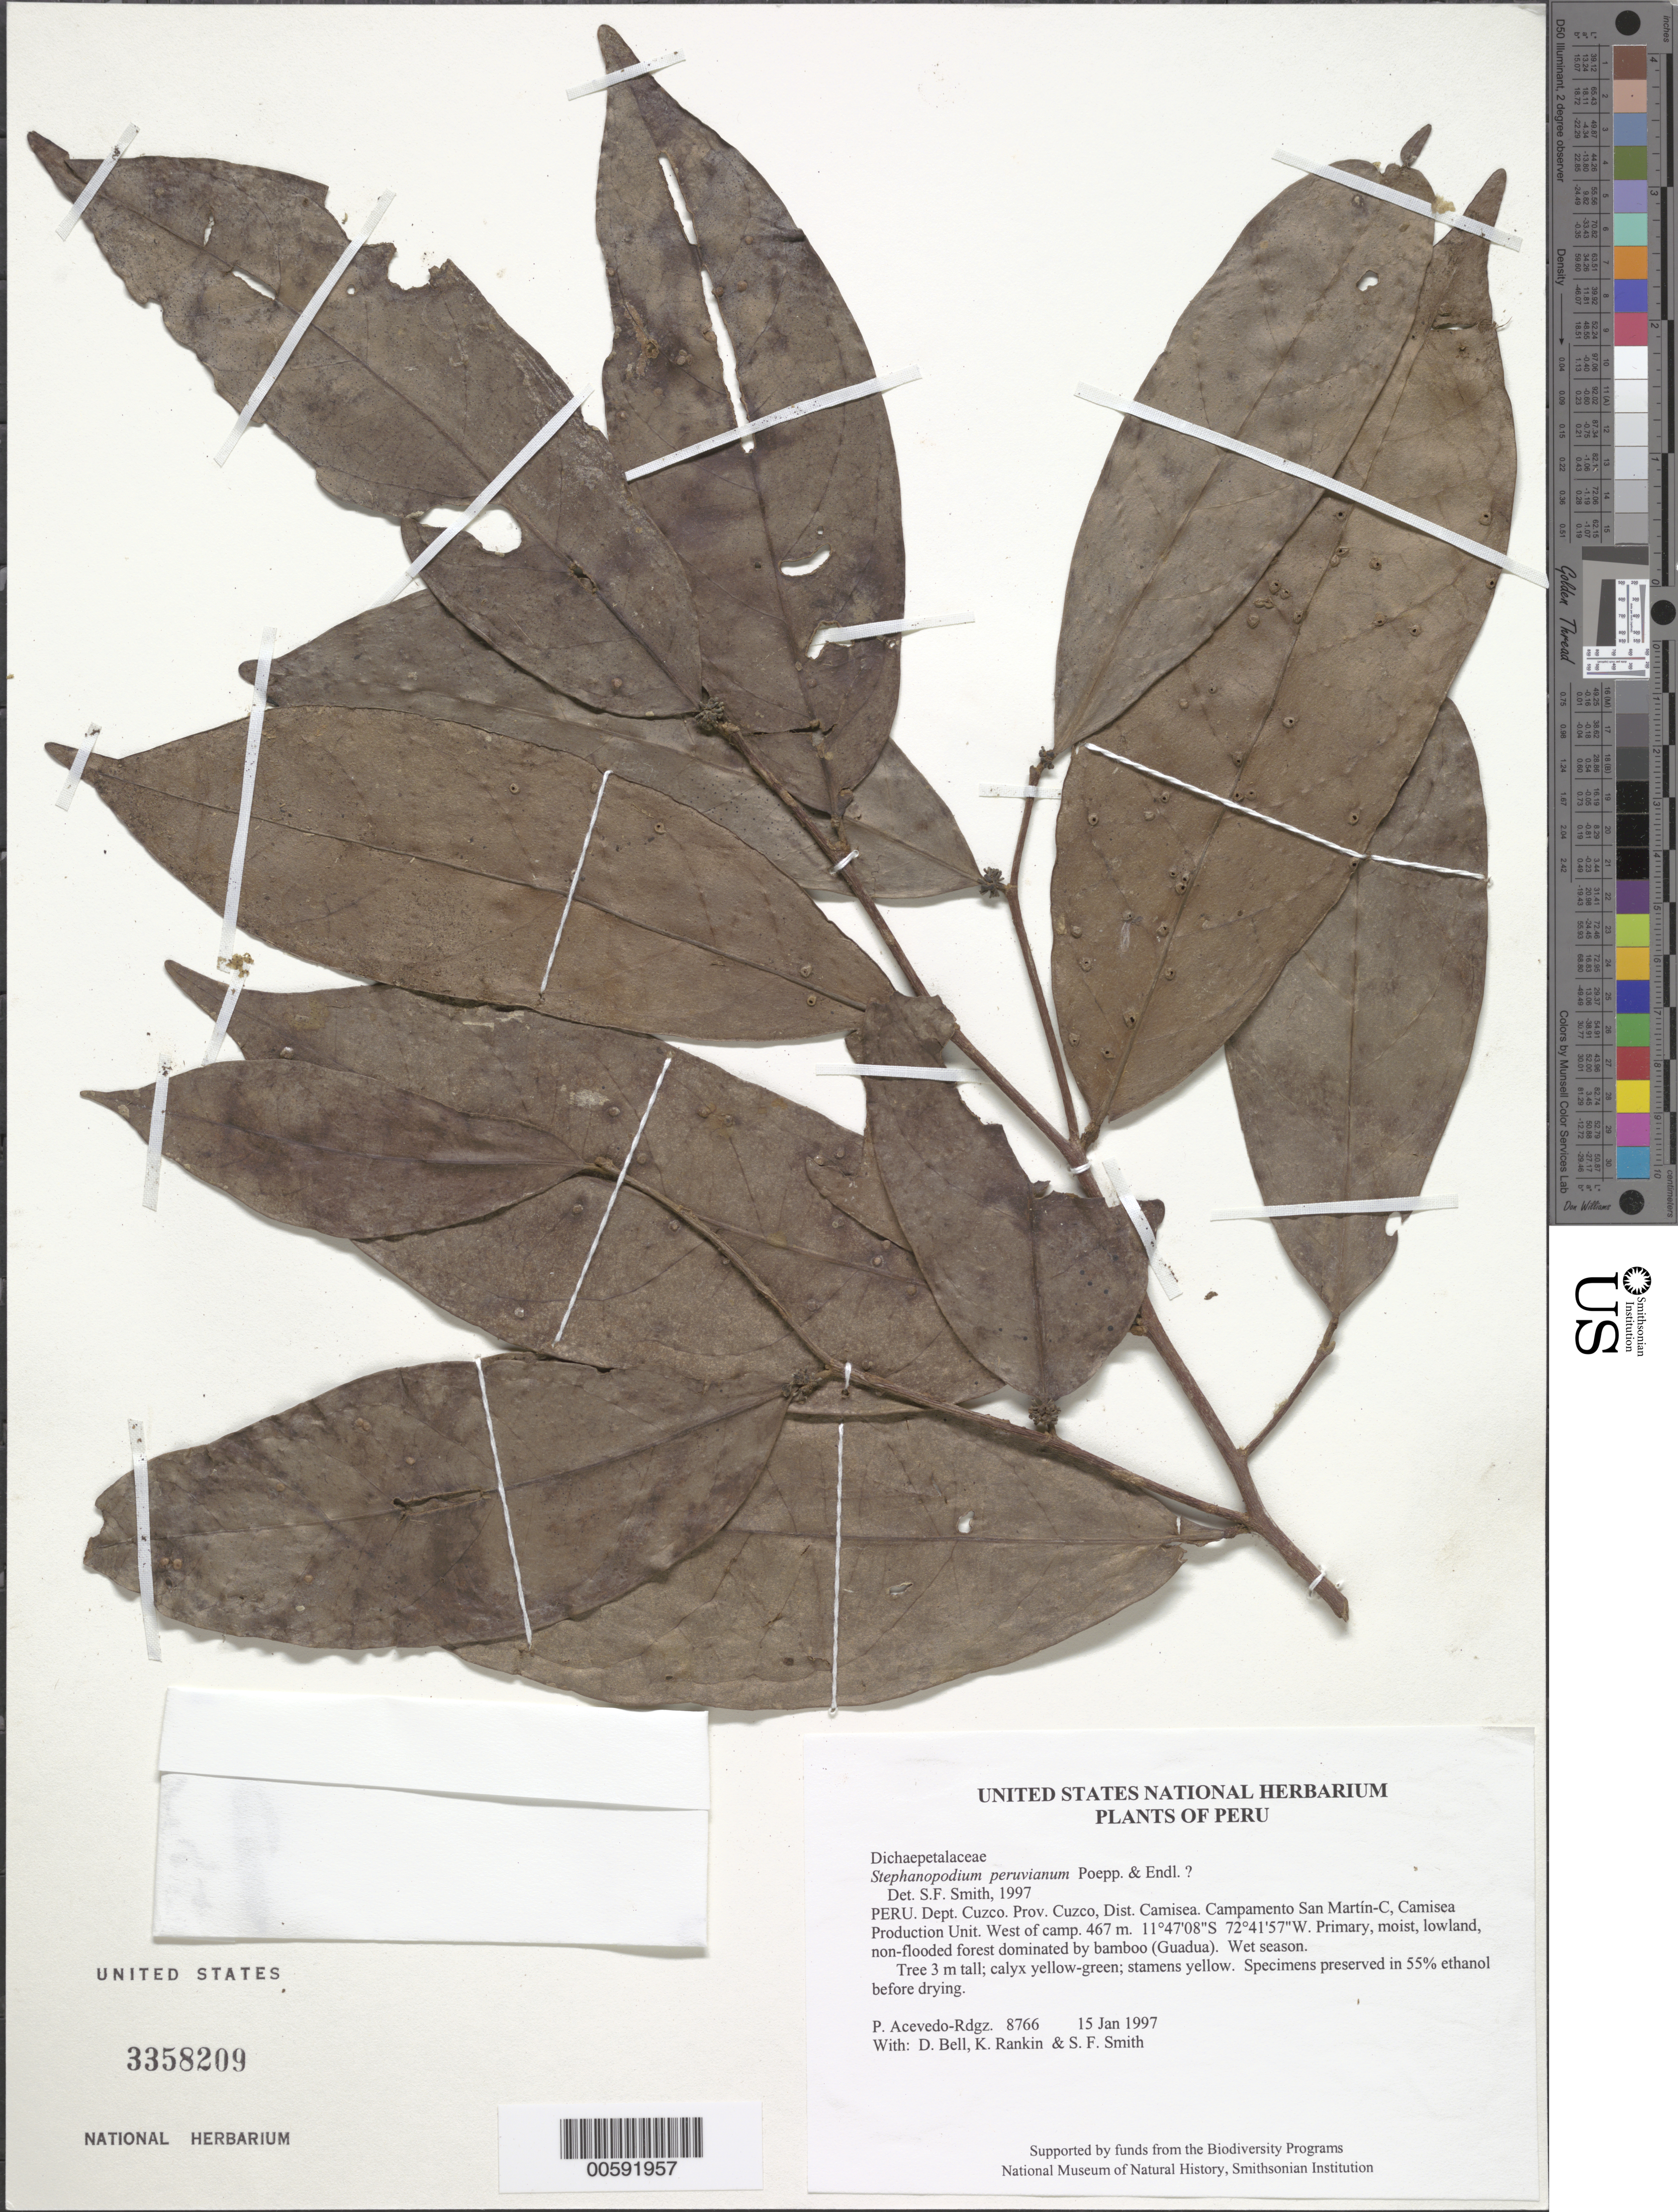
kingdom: Plantae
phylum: Tracheophyta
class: Magnoliopsida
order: Malpighiales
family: Dichapetalaceae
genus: Stephanopodium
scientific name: Stephanopodium peruvianum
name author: Poepp. & Endl.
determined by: Smith, Stephen F., (US), NMNH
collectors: P. Acevedo-Rodr., D. A. Bell, K. B. Rankin & S.F. Smith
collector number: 8766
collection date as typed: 15 Jan 1997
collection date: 1997-01-15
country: Peru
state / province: Cusco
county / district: Cusco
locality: Districto Camisea, Campamento San Martín-C, Camisea Production Unit. West of camp.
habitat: Primary, moist, lowland, non-flooded forest dominated by bamboo (Guadua). Wet season.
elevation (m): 467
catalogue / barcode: US 3358209